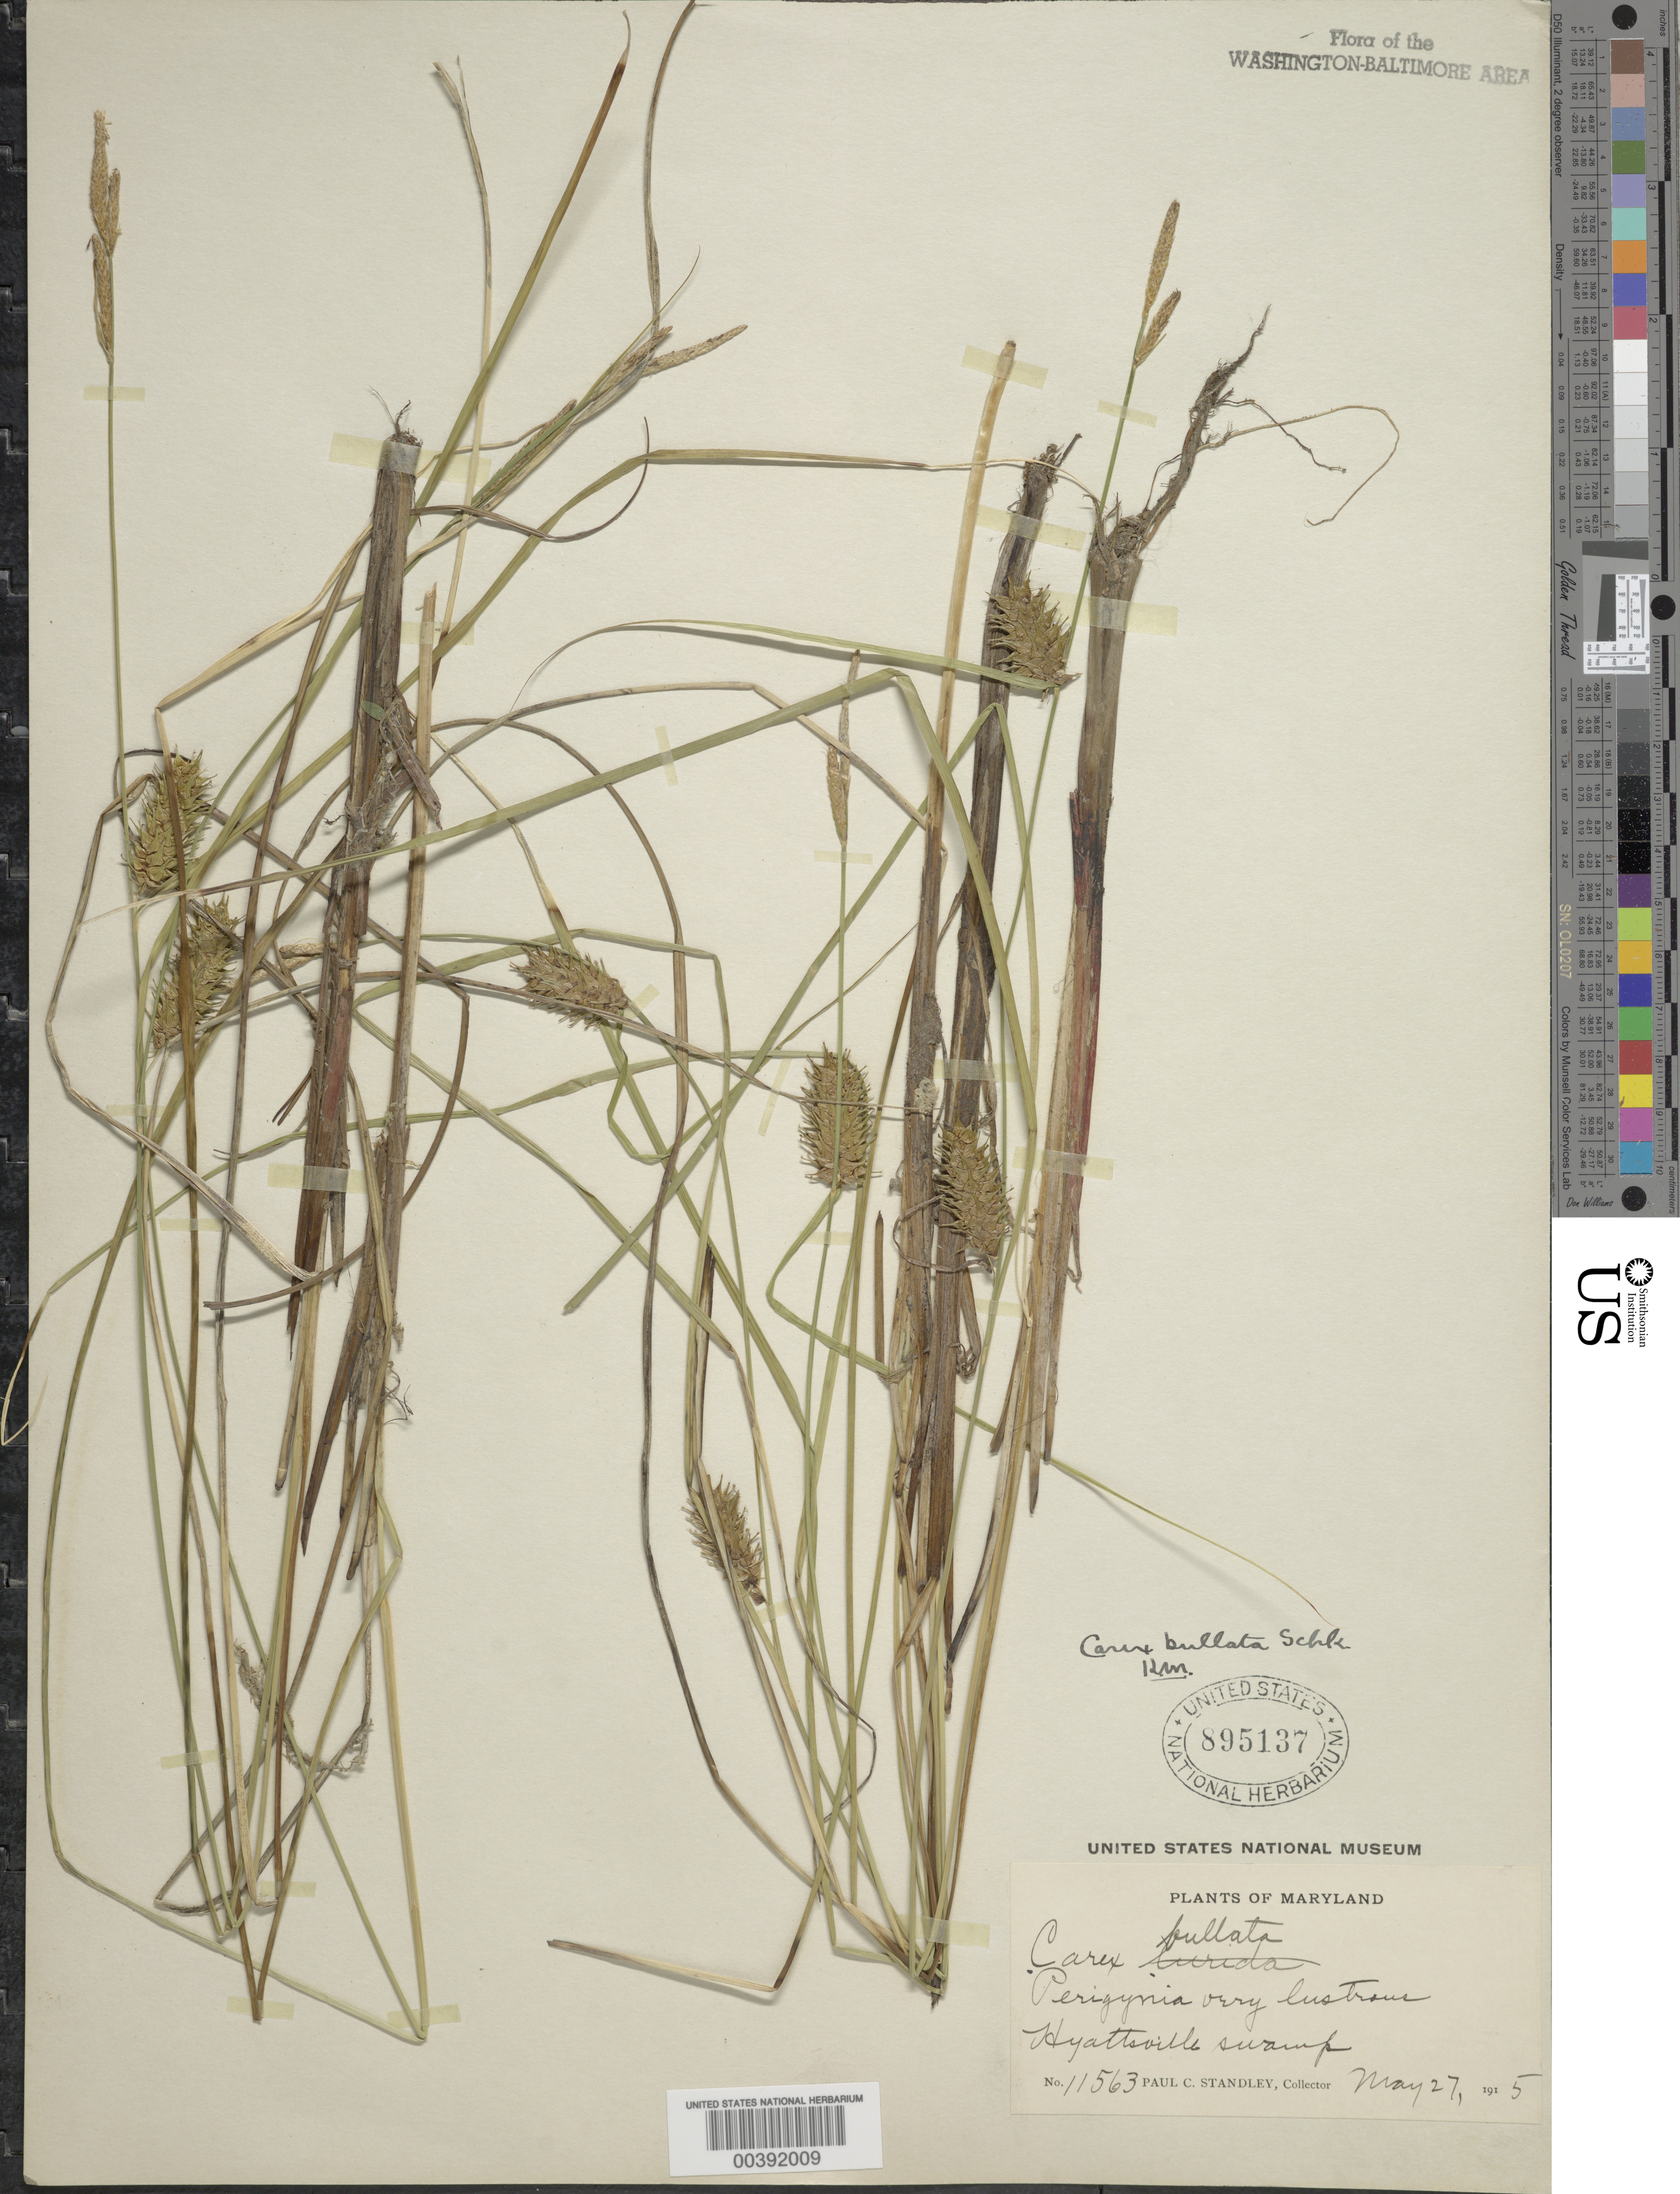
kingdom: Plantae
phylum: Tracheophyta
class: Liliopsida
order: Poales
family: Cyperaceae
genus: Carex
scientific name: Carex bullata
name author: Schkuhr ex Willd.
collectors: P. C. Standley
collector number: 11563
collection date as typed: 27 May 1915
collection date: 1915-05-27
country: United States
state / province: Maryland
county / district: Prince George's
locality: Hyattsville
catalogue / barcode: US 895137